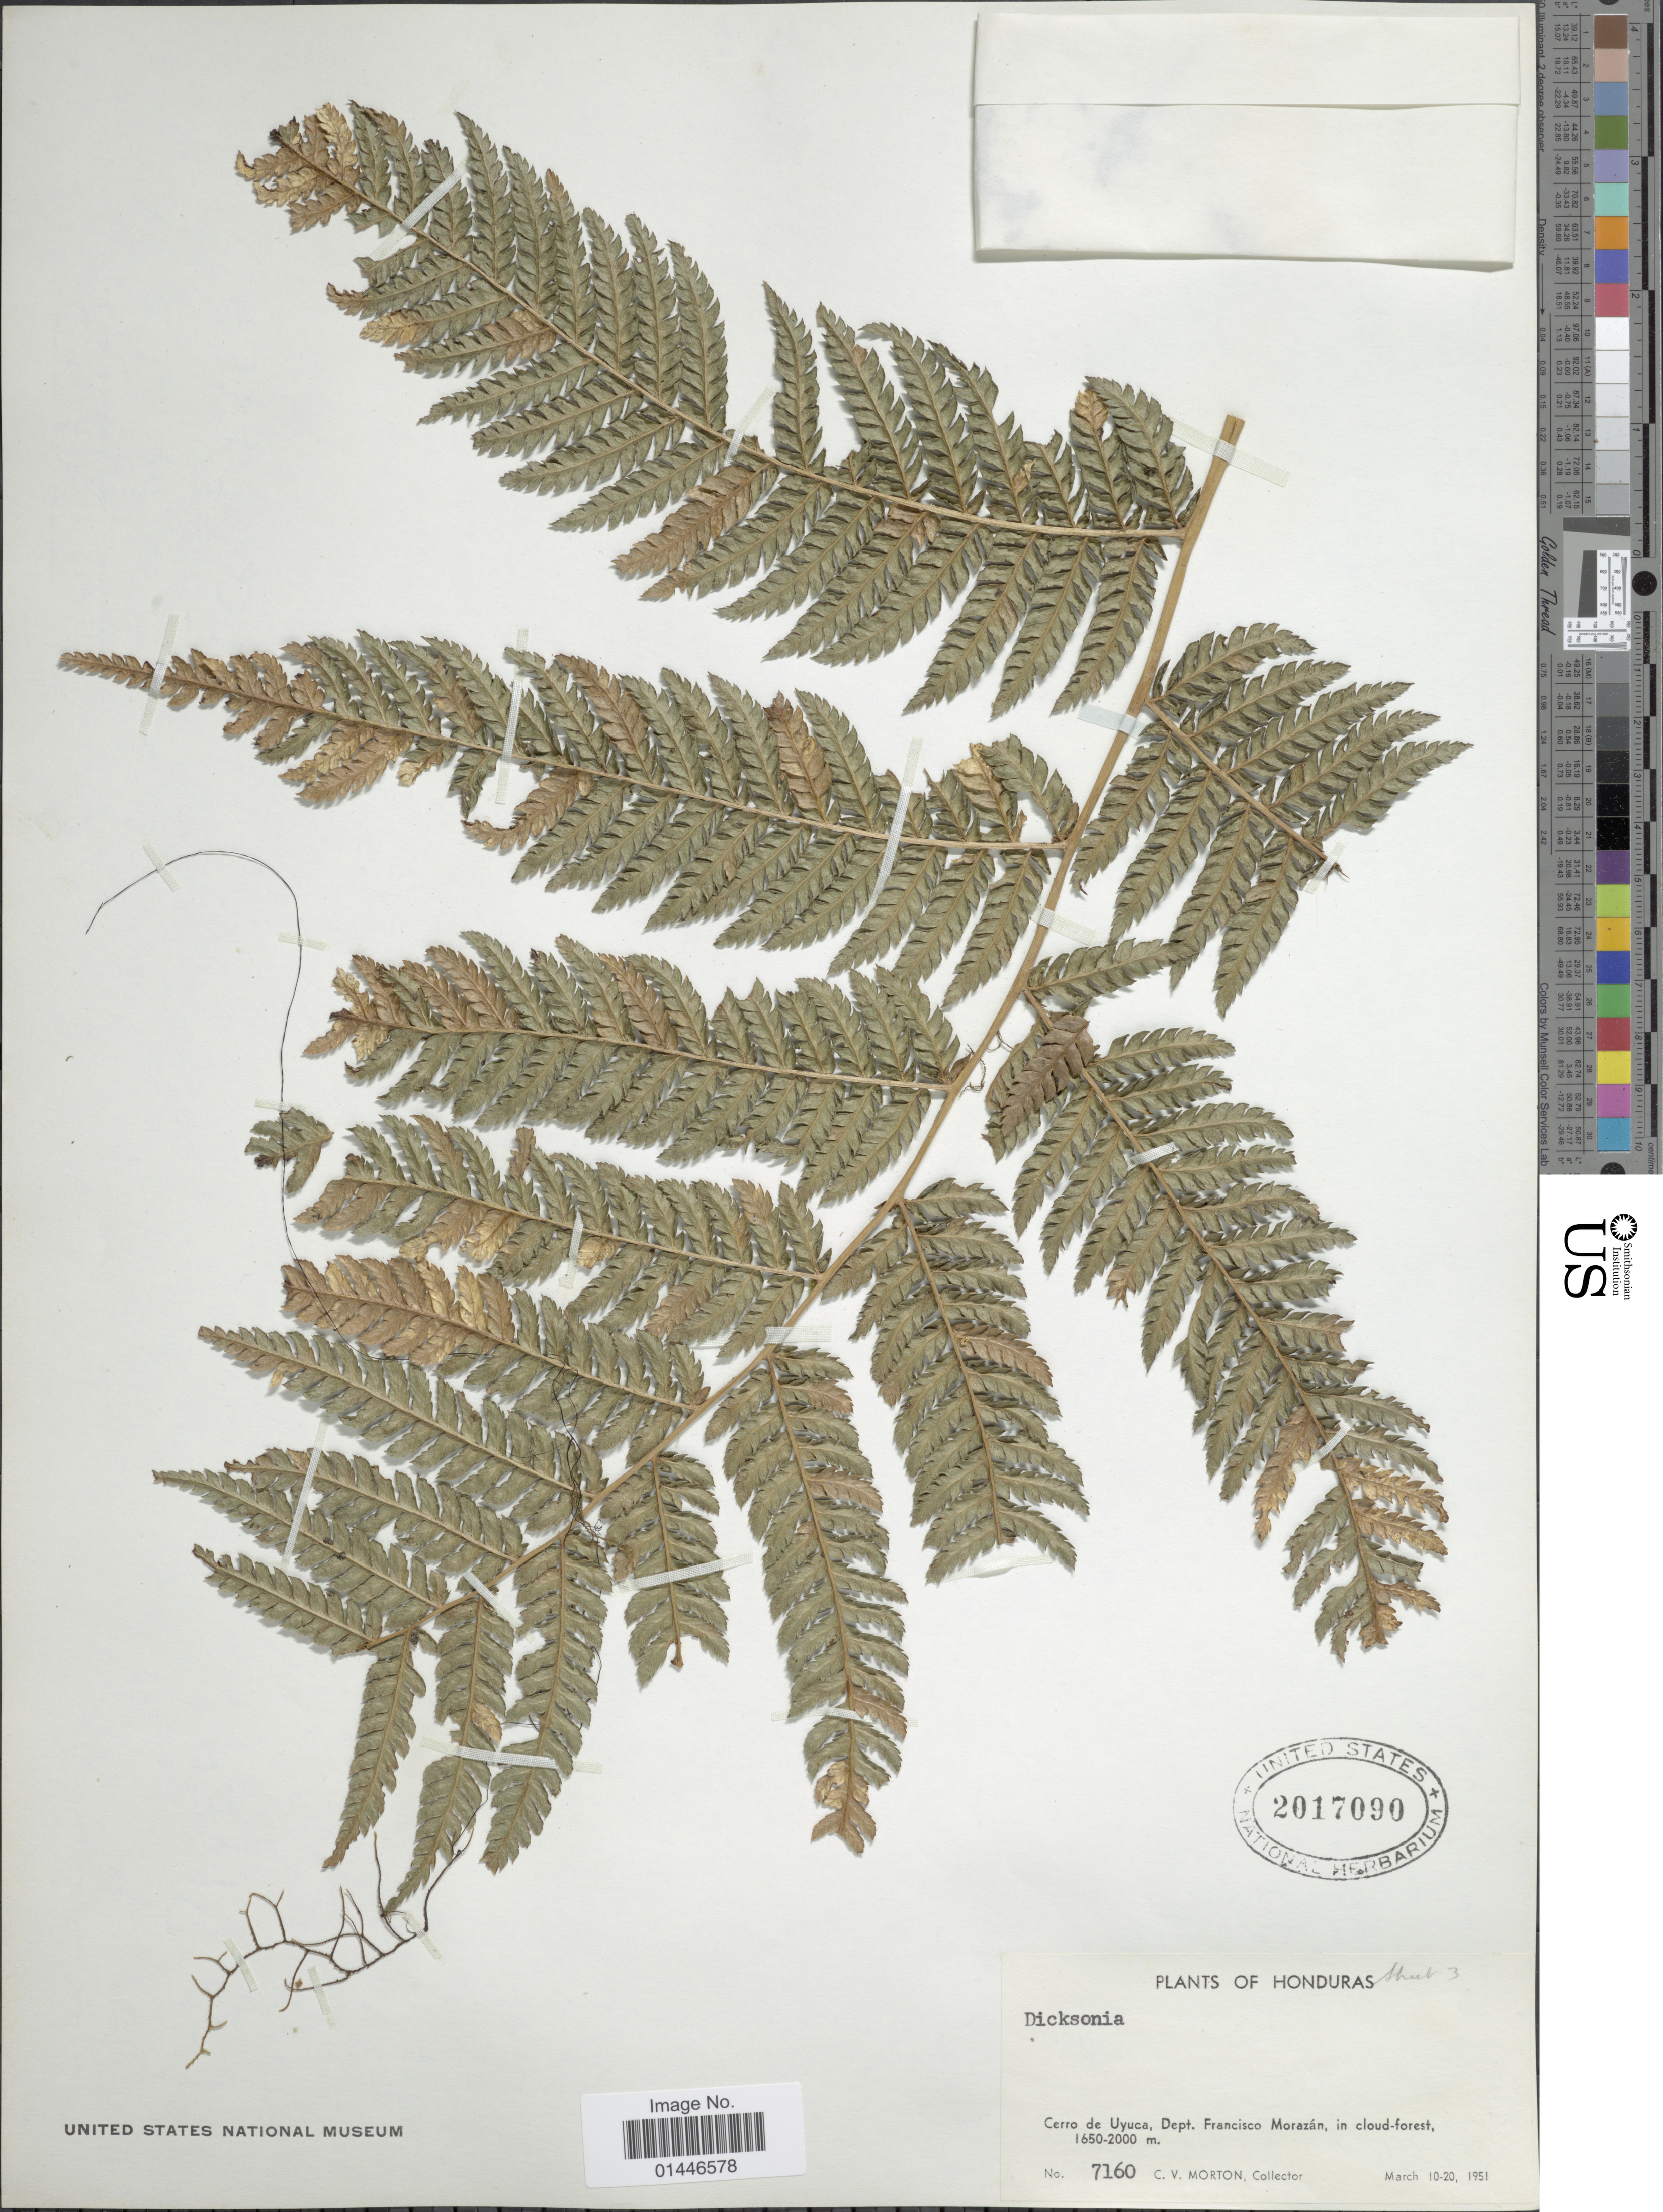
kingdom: Plantae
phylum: Tracheophyta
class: Polypodiopsida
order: Cyatheales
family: Dicksoniaceae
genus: Dicksonia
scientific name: Dicksonia gigantea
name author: H. Karst.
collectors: C. V. Morton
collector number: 7160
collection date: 1951-03-10/1951-03-20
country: Honduras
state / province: Fco. Morazán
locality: Cerro de Uyuca, Dept. Francisco Morazan, in cloud forest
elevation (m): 1650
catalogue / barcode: US 2017090